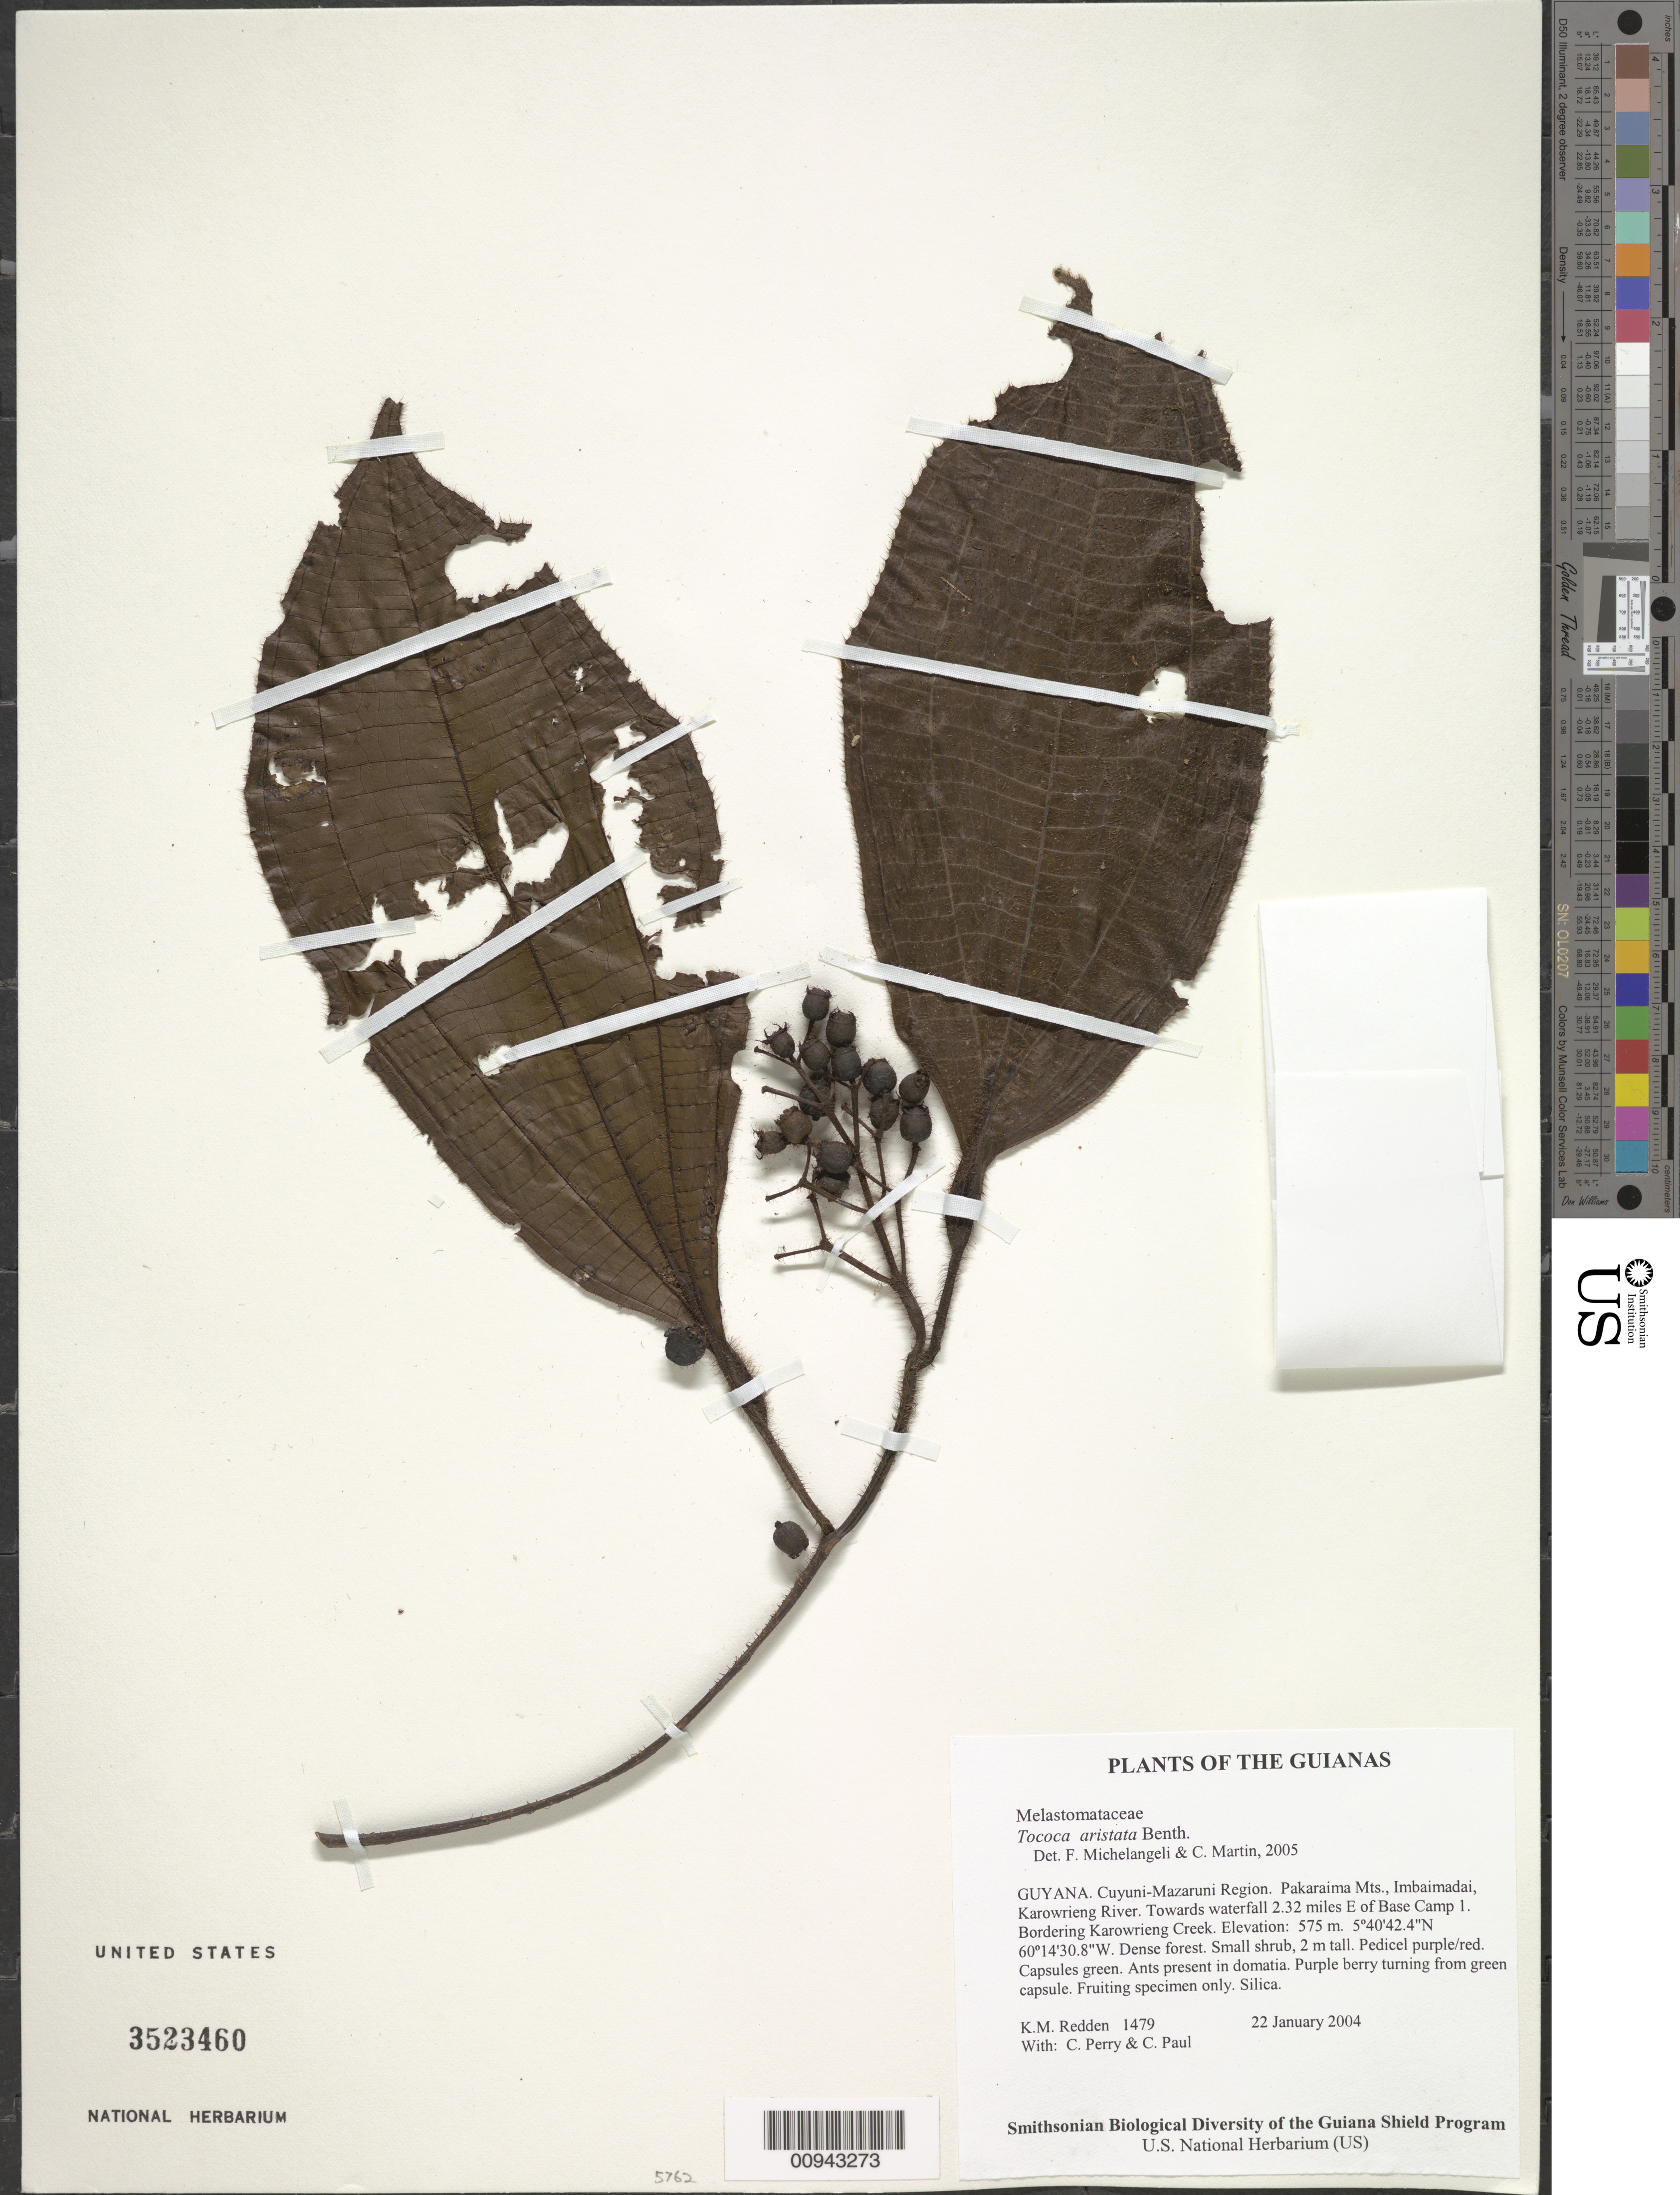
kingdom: Plantae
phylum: Tracheophyta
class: Magnoliopsida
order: Myrtales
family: Melastomataceae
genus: Tococa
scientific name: Tococa aristata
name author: Benth.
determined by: Michelangeli, F. A.; Martin, C.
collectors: K. M. Redden, C. Perry & C. Paul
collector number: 1479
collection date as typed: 22 January 2004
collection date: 2004-01-22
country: Guyana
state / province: Cuyuni-Mazaruni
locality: Pakaraima Mts., Imbaimadai, Karowrieng River. Towards waterfall 2.32 miles E of Base Camp 1. Bordering Karowrieng Creek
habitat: Dense forest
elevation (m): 575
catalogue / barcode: US 3523460